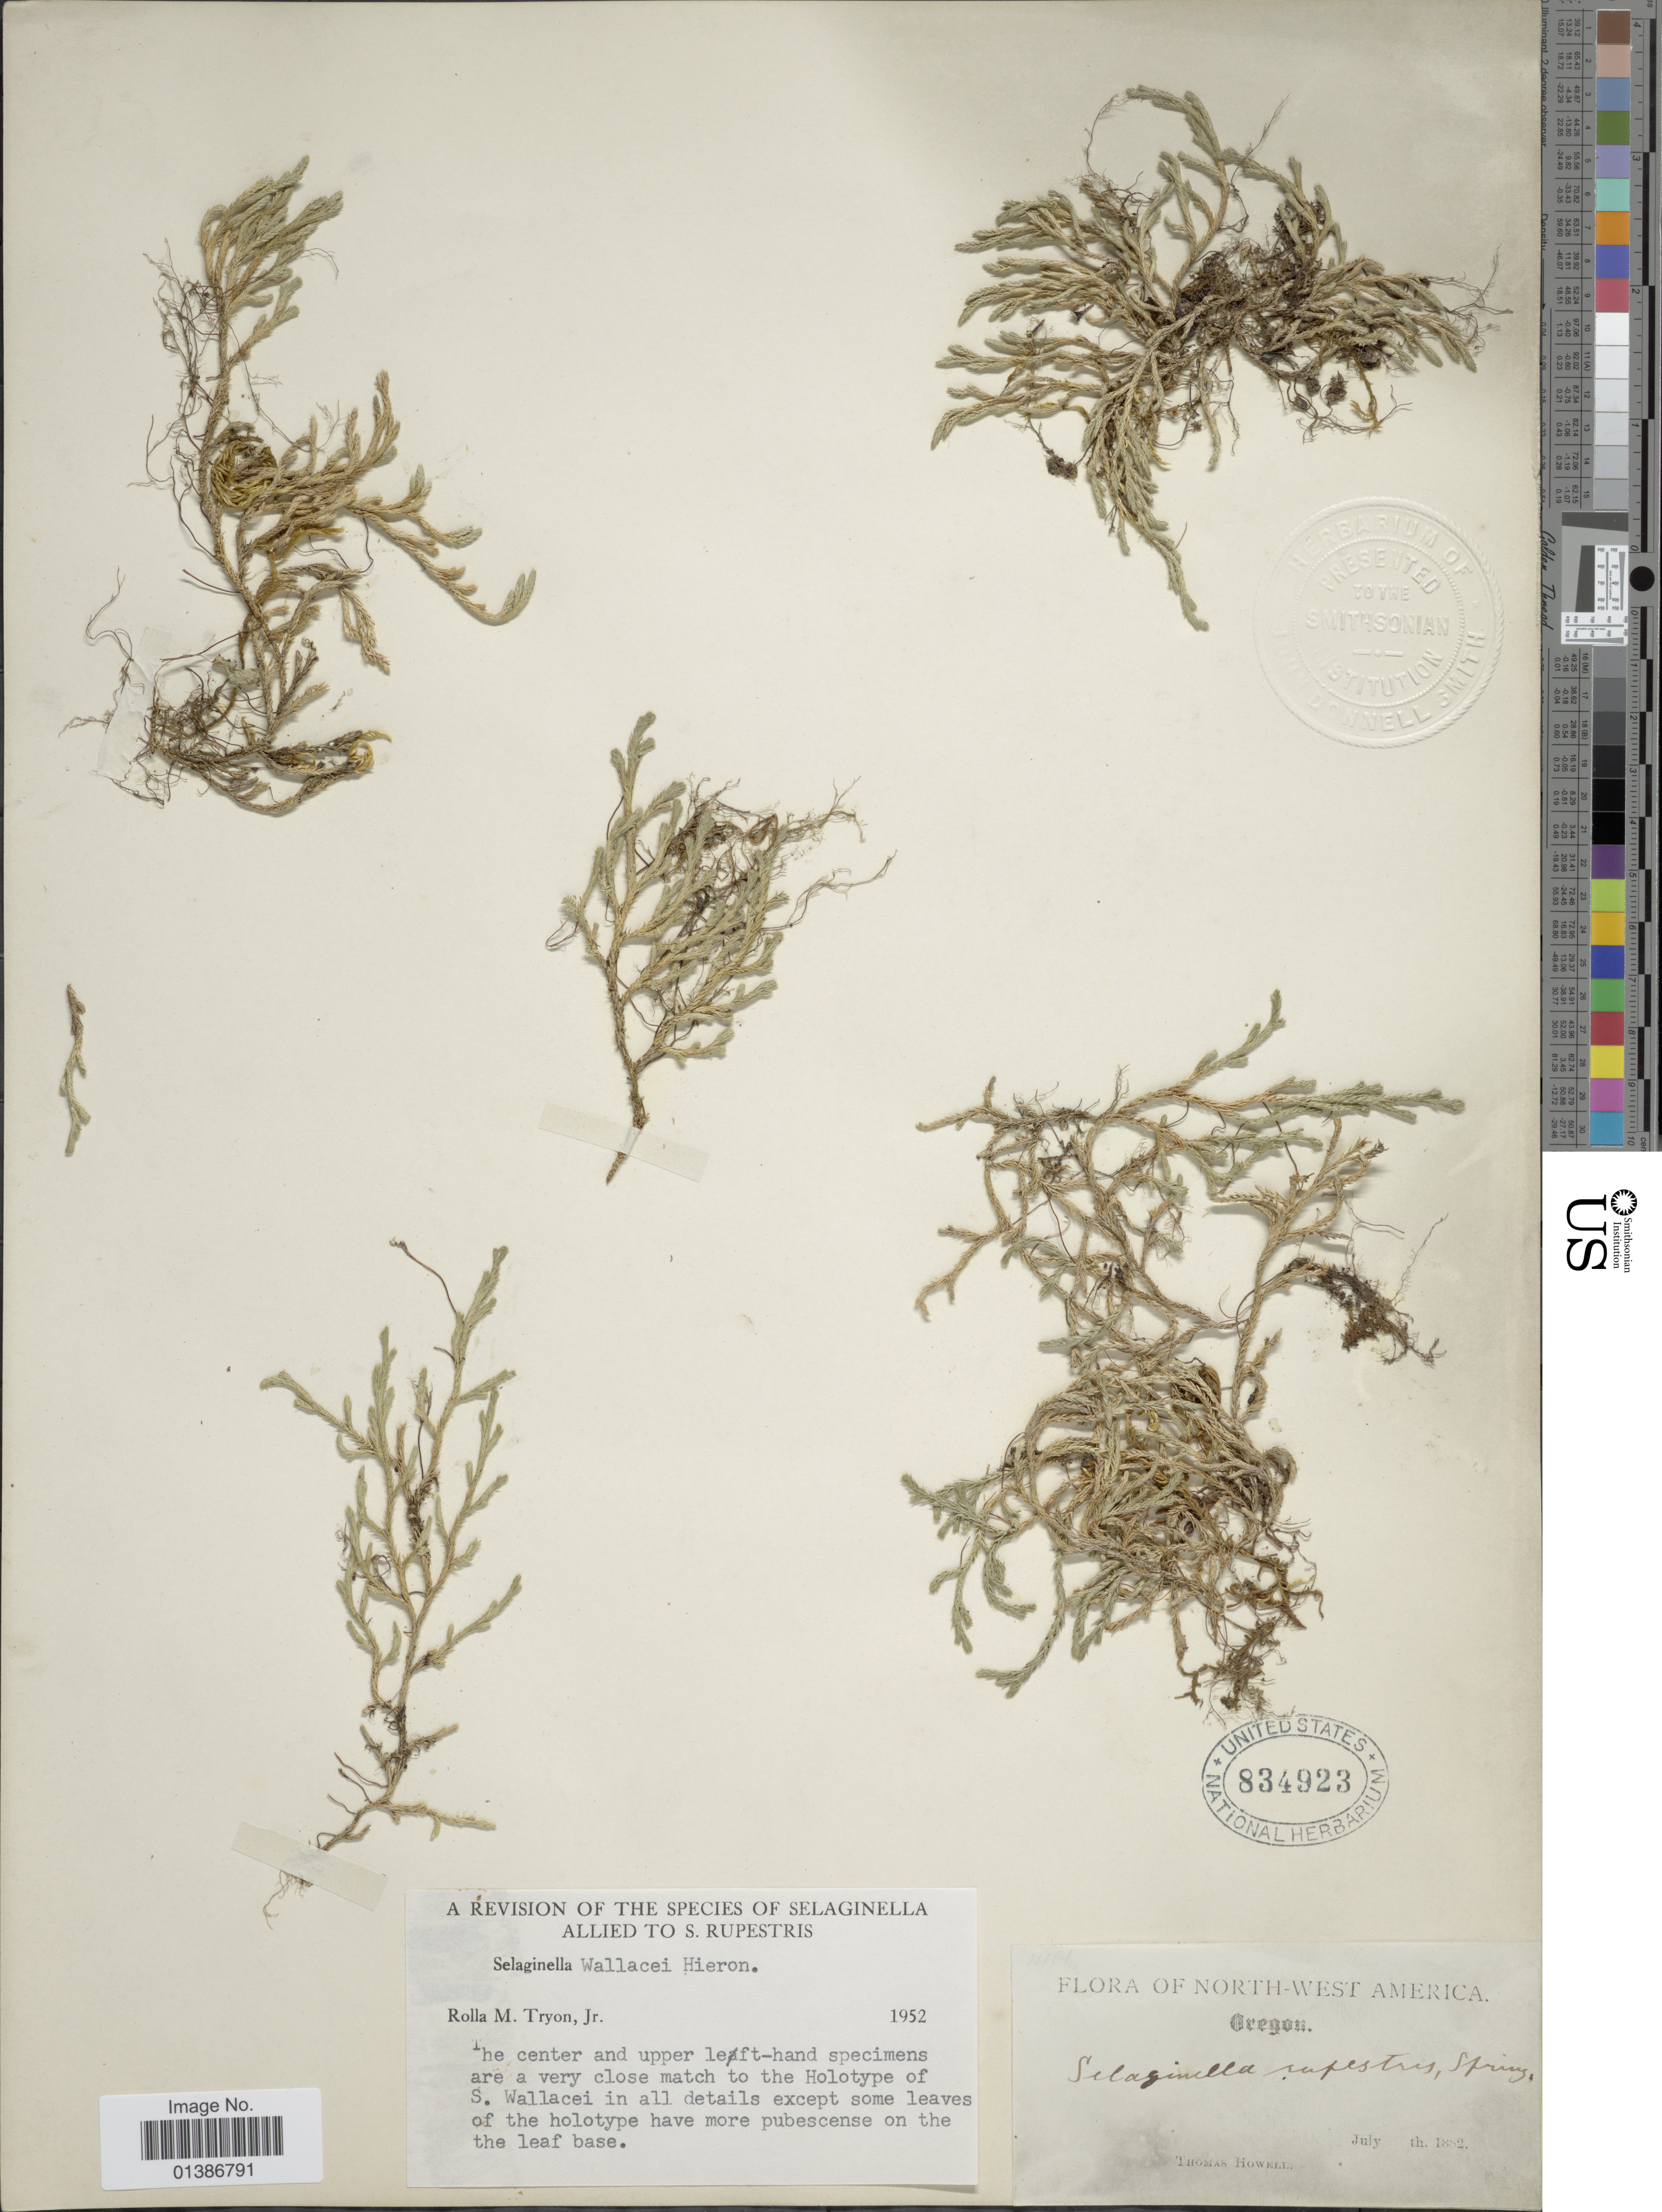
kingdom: Plantae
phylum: Tracheophyta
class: Lycopodiopsida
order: Selaginellales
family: Selaginellaceae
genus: Selaginella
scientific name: Selaginella wallacei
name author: Hieron.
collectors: T. Howell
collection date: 1882-07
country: United States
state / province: Oregon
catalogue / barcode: US 834923